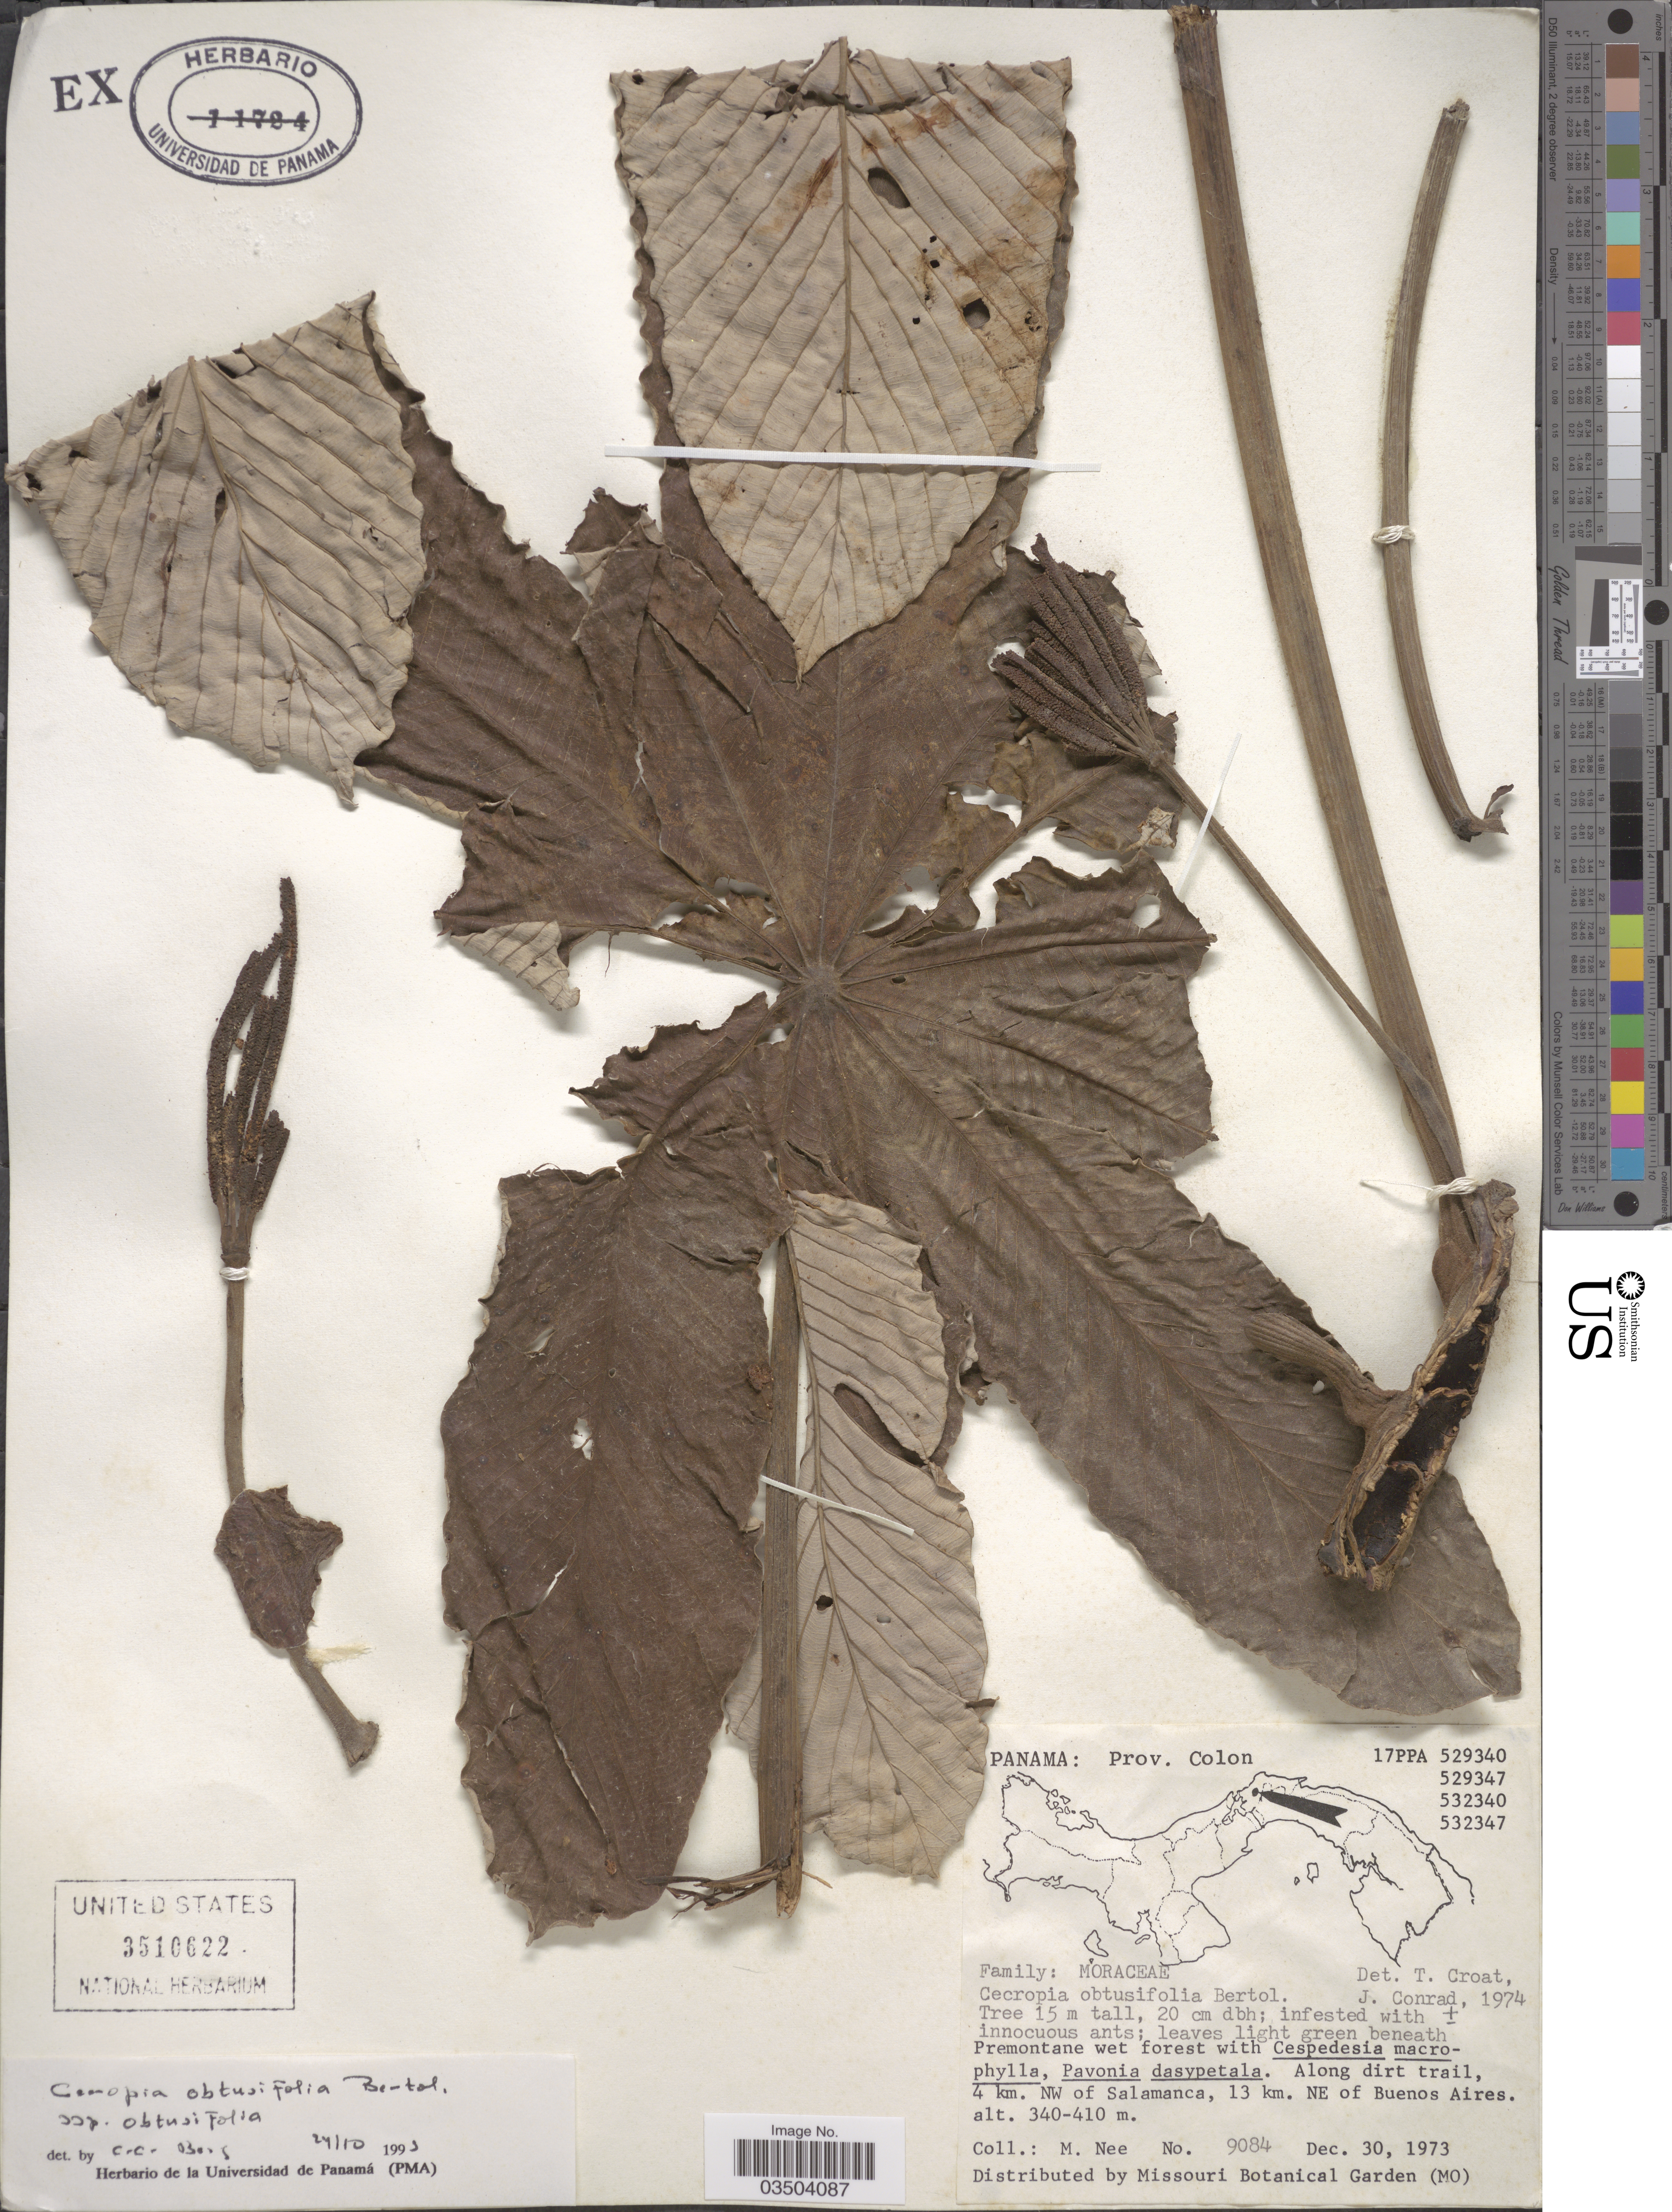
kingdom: Plantae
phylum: Tracheophyta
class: Magnoliopsida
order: Rosales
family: Urticaceae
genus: Cecropia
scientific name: Cecropia obtusifolia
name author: Bertol.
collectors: M. Nee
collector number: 9084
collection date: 1973-12-30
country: Panama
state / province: Colón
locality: Along dirt trail, 4 km. NW of Salamanca, 13 km. NE of Buenos Aires.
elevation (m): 340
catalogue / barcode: US 3510622